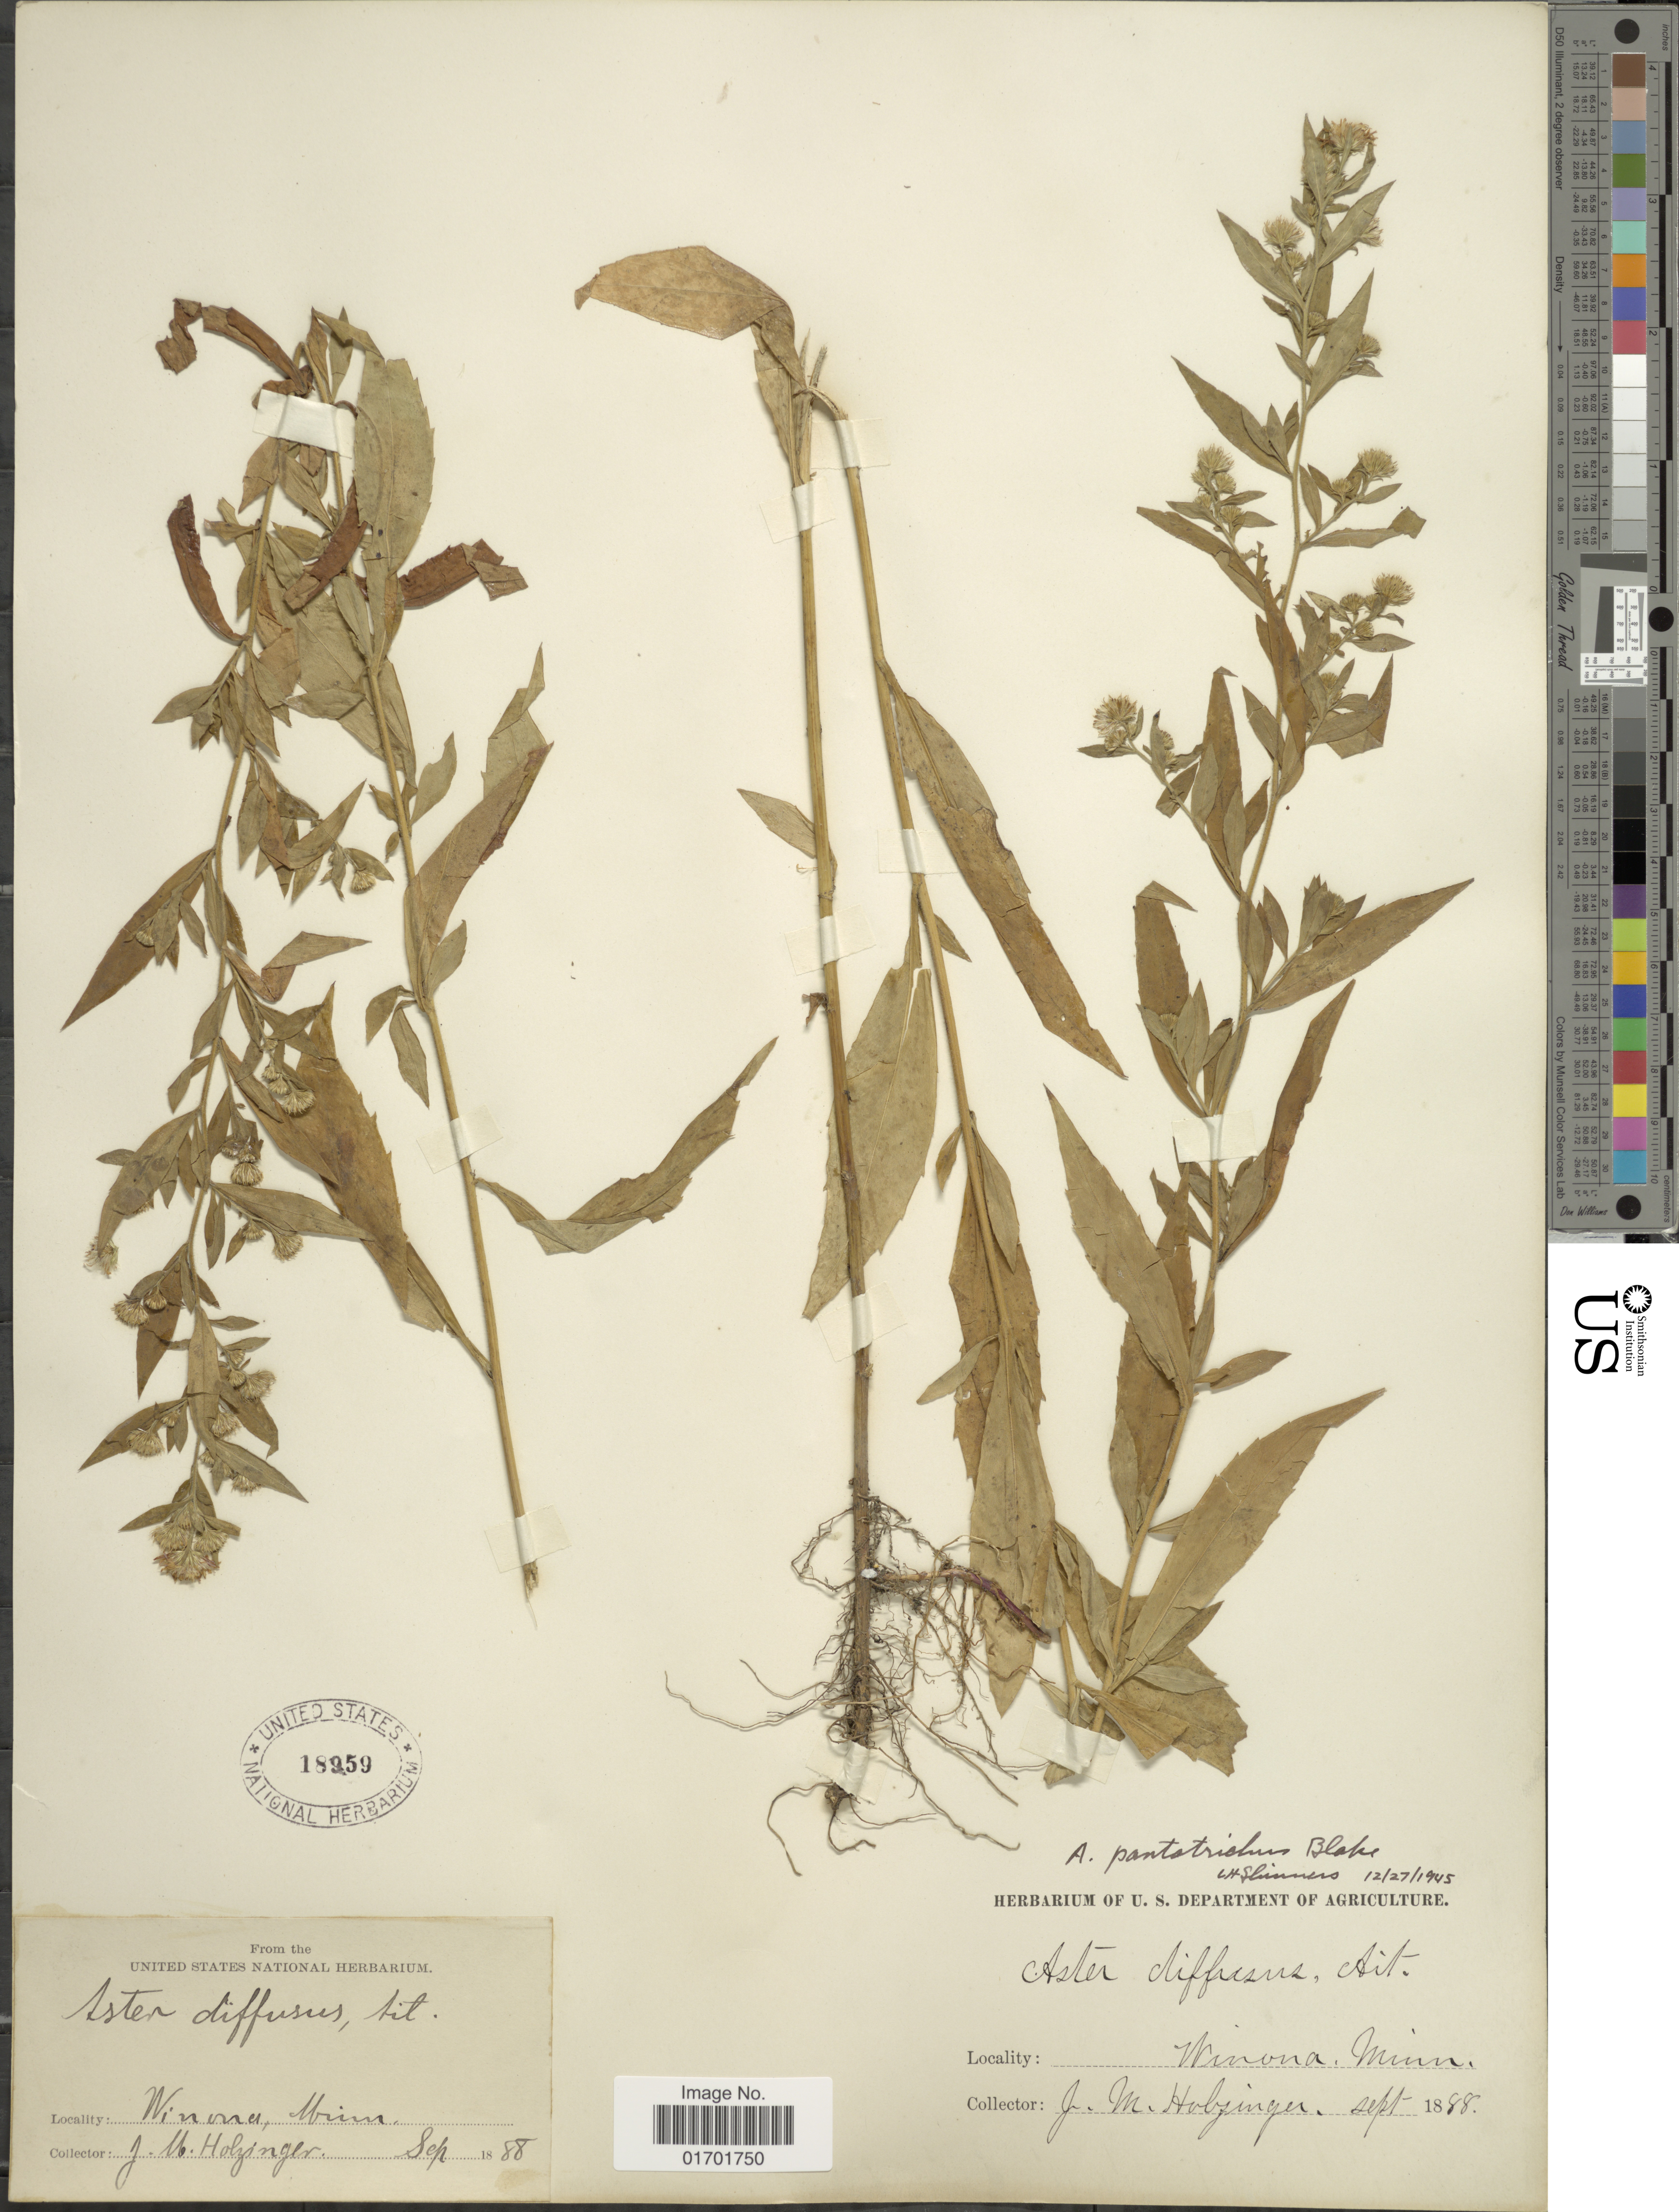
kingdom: Plantae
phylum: Tracheophyta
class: Magnoliopsida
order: Asterales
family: Asteraceae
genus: Symphyotrichum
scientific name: Symphyotrichum ontarionis var. ontarionis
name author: (Wiegand) G.L. Nesom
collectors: J. M. Holzinger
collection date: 1888-09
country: United States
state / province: Minnesota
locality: Winona.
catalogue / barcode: US 18959